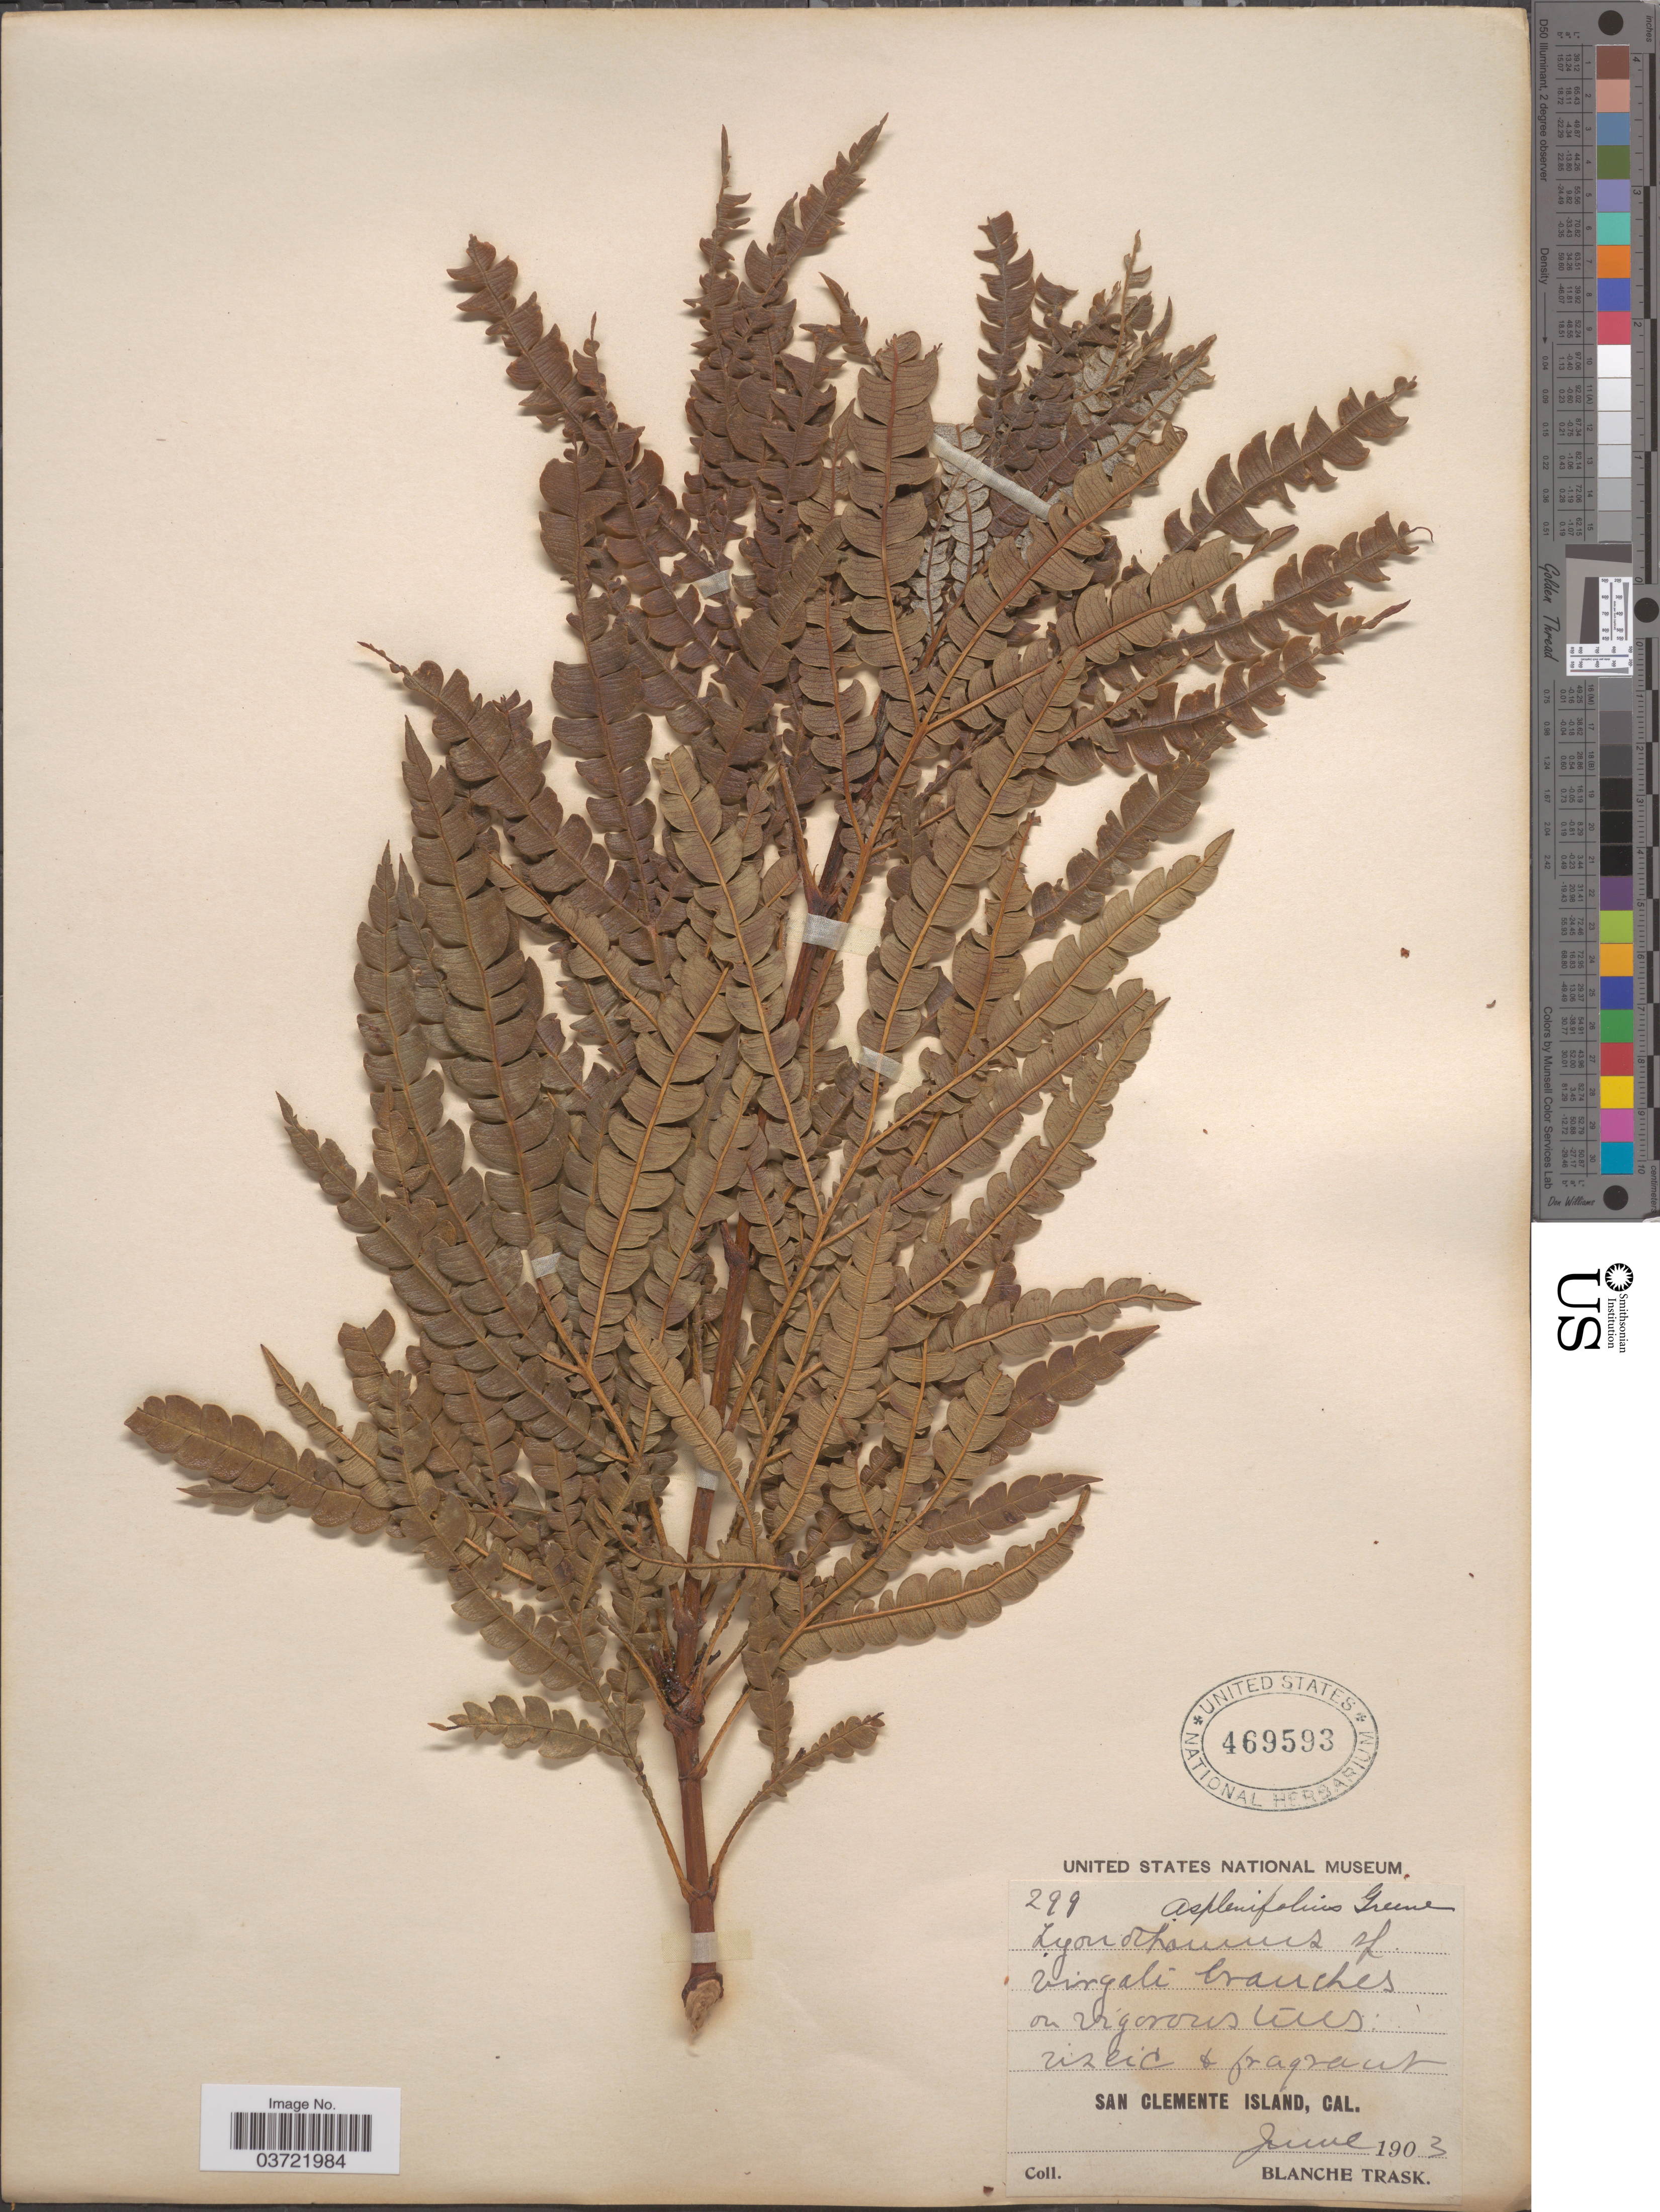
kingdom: Plantae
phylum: Tracheophyta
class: Magnoliopsida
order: Rosales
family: Rosaceae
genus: Lyonothamnus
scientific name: Lyonothamnus floribundus var. aspleniifolius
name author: (Greene) Brandegee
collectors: B. Trask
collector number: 299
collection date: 1903-06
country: United States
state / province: California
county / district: Los Angeles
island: San Clemente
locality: San Clemente Island.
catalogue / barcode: US 469593